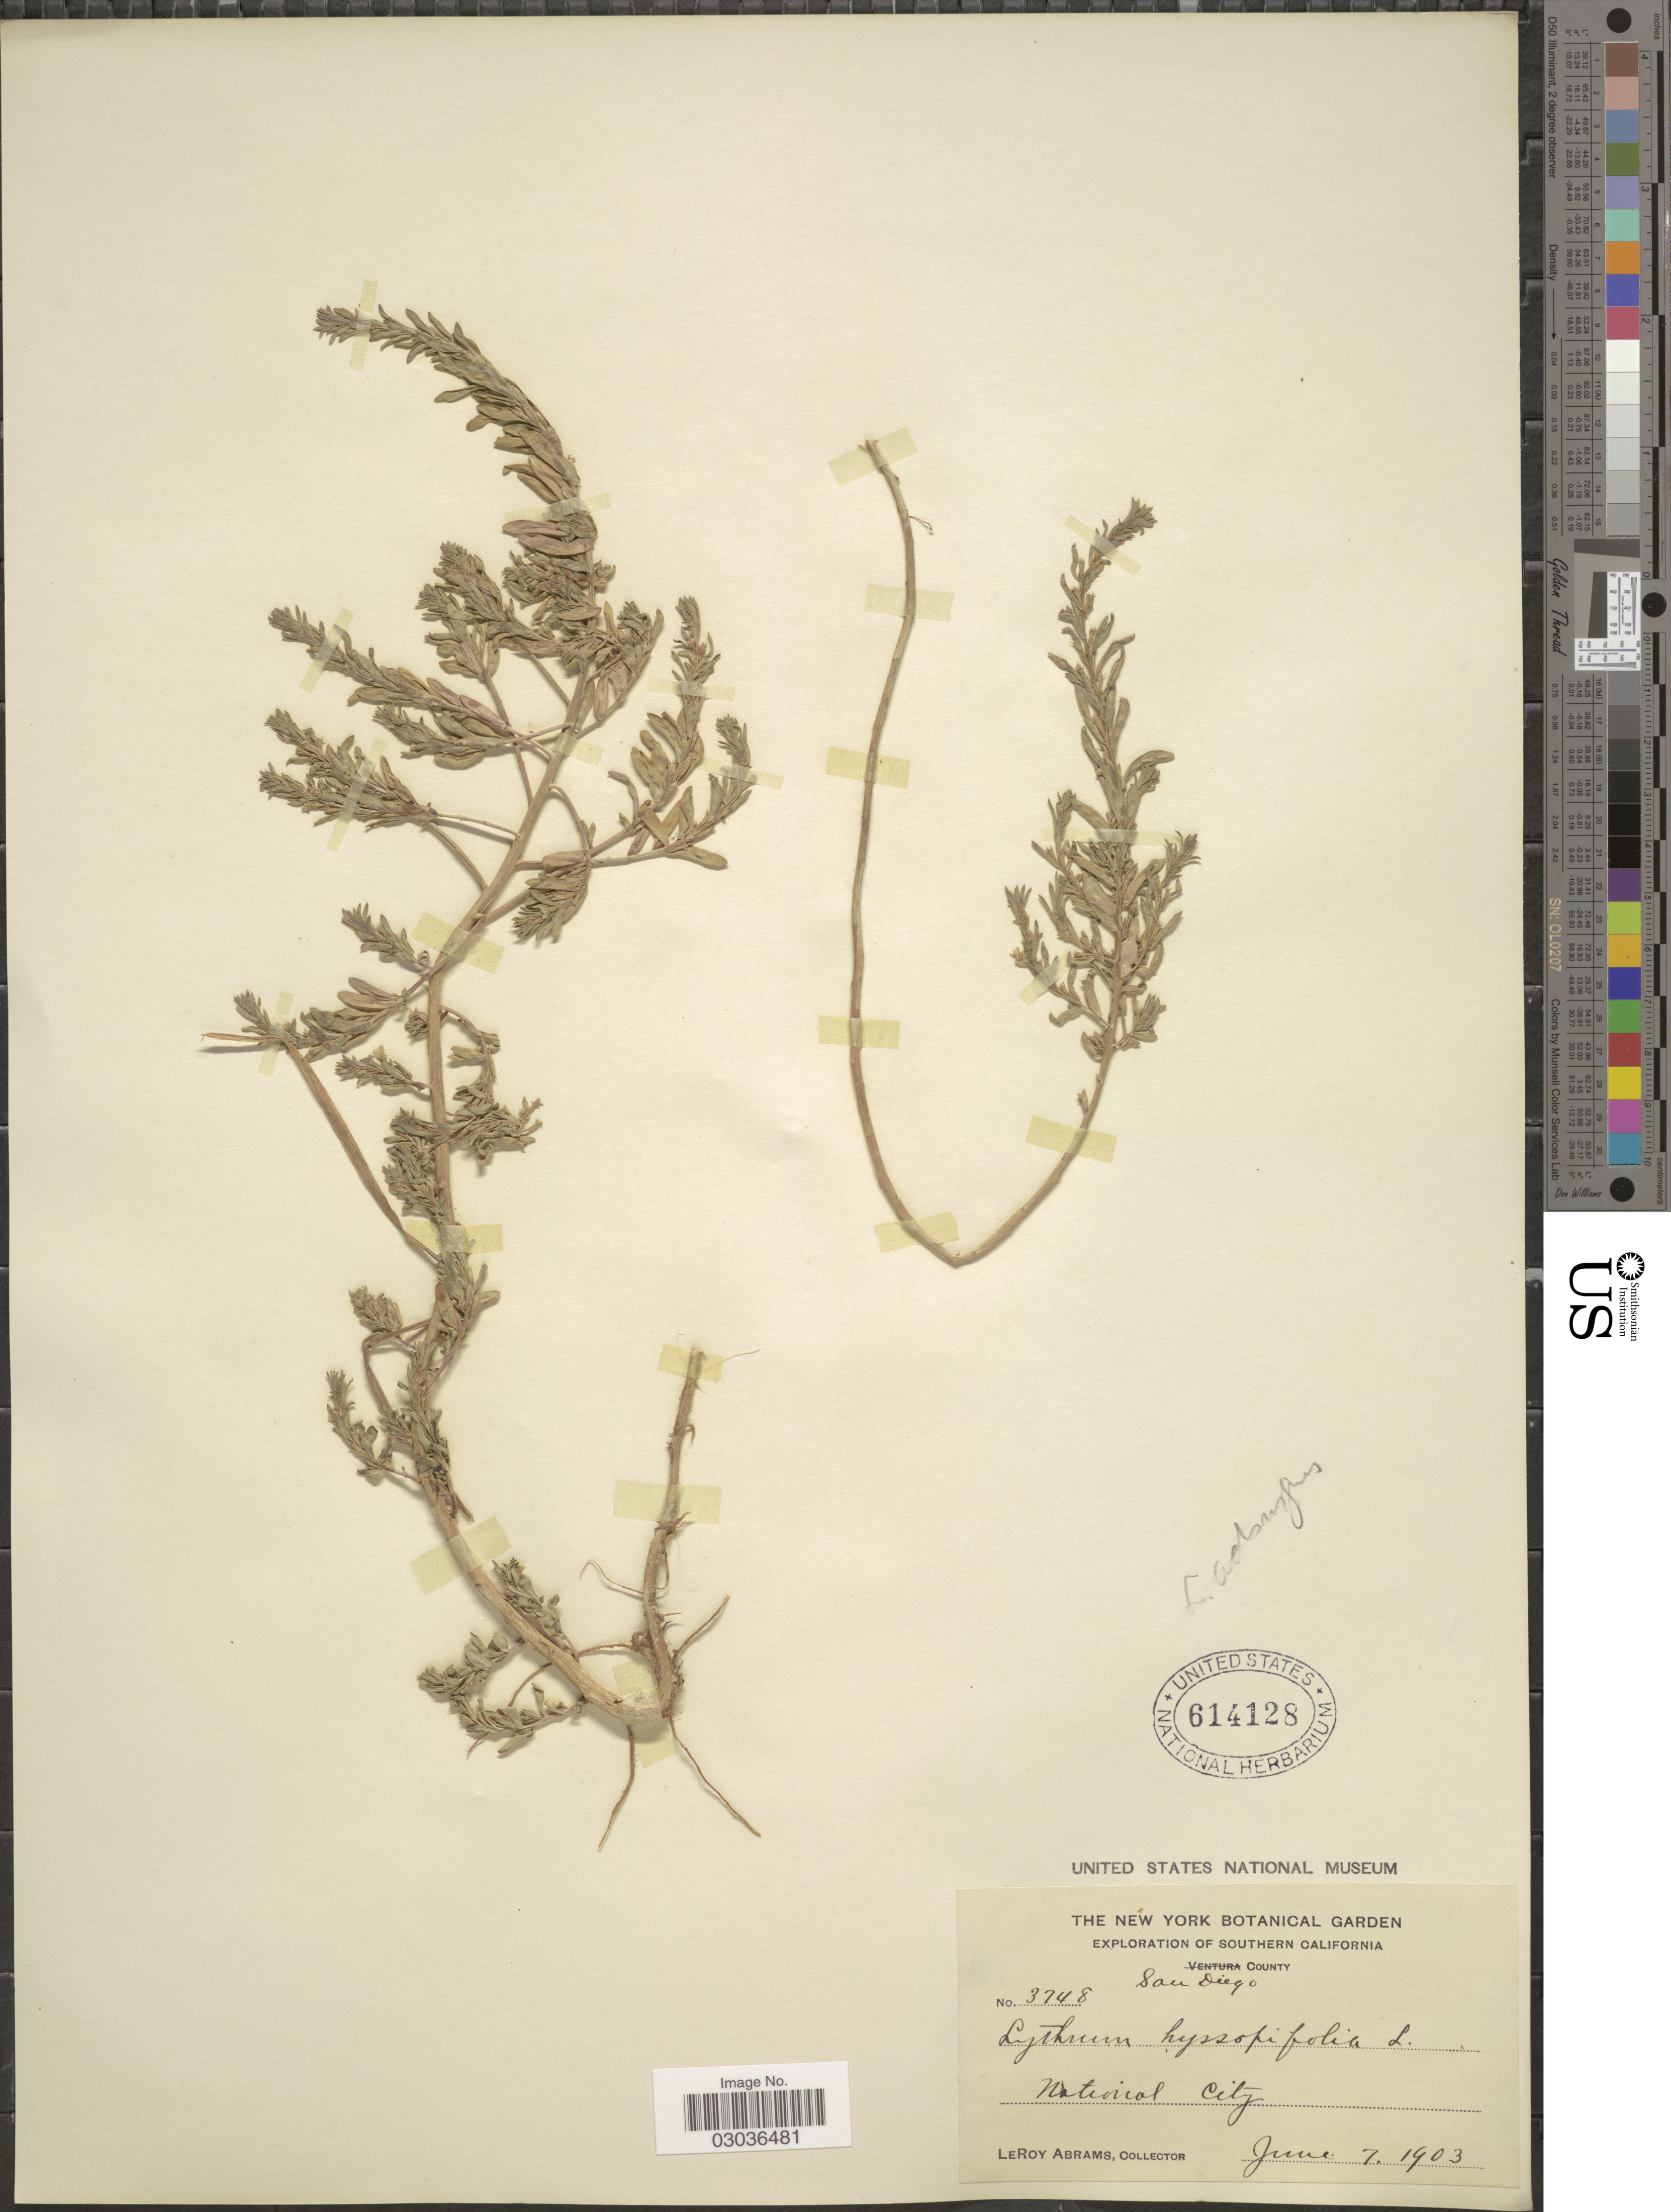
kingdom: Plantae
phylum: Tracheophyta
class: Magnoliopsida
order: Myrtales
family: Lythraceae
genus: Lythrum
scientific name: Lythrum adsurgens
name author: Greene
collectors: L. Abrams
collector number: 3748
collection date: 1903-06-07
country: United States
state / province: California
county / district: San Diego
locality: Southern California. San Diego County. National City.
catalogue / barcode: US 614128